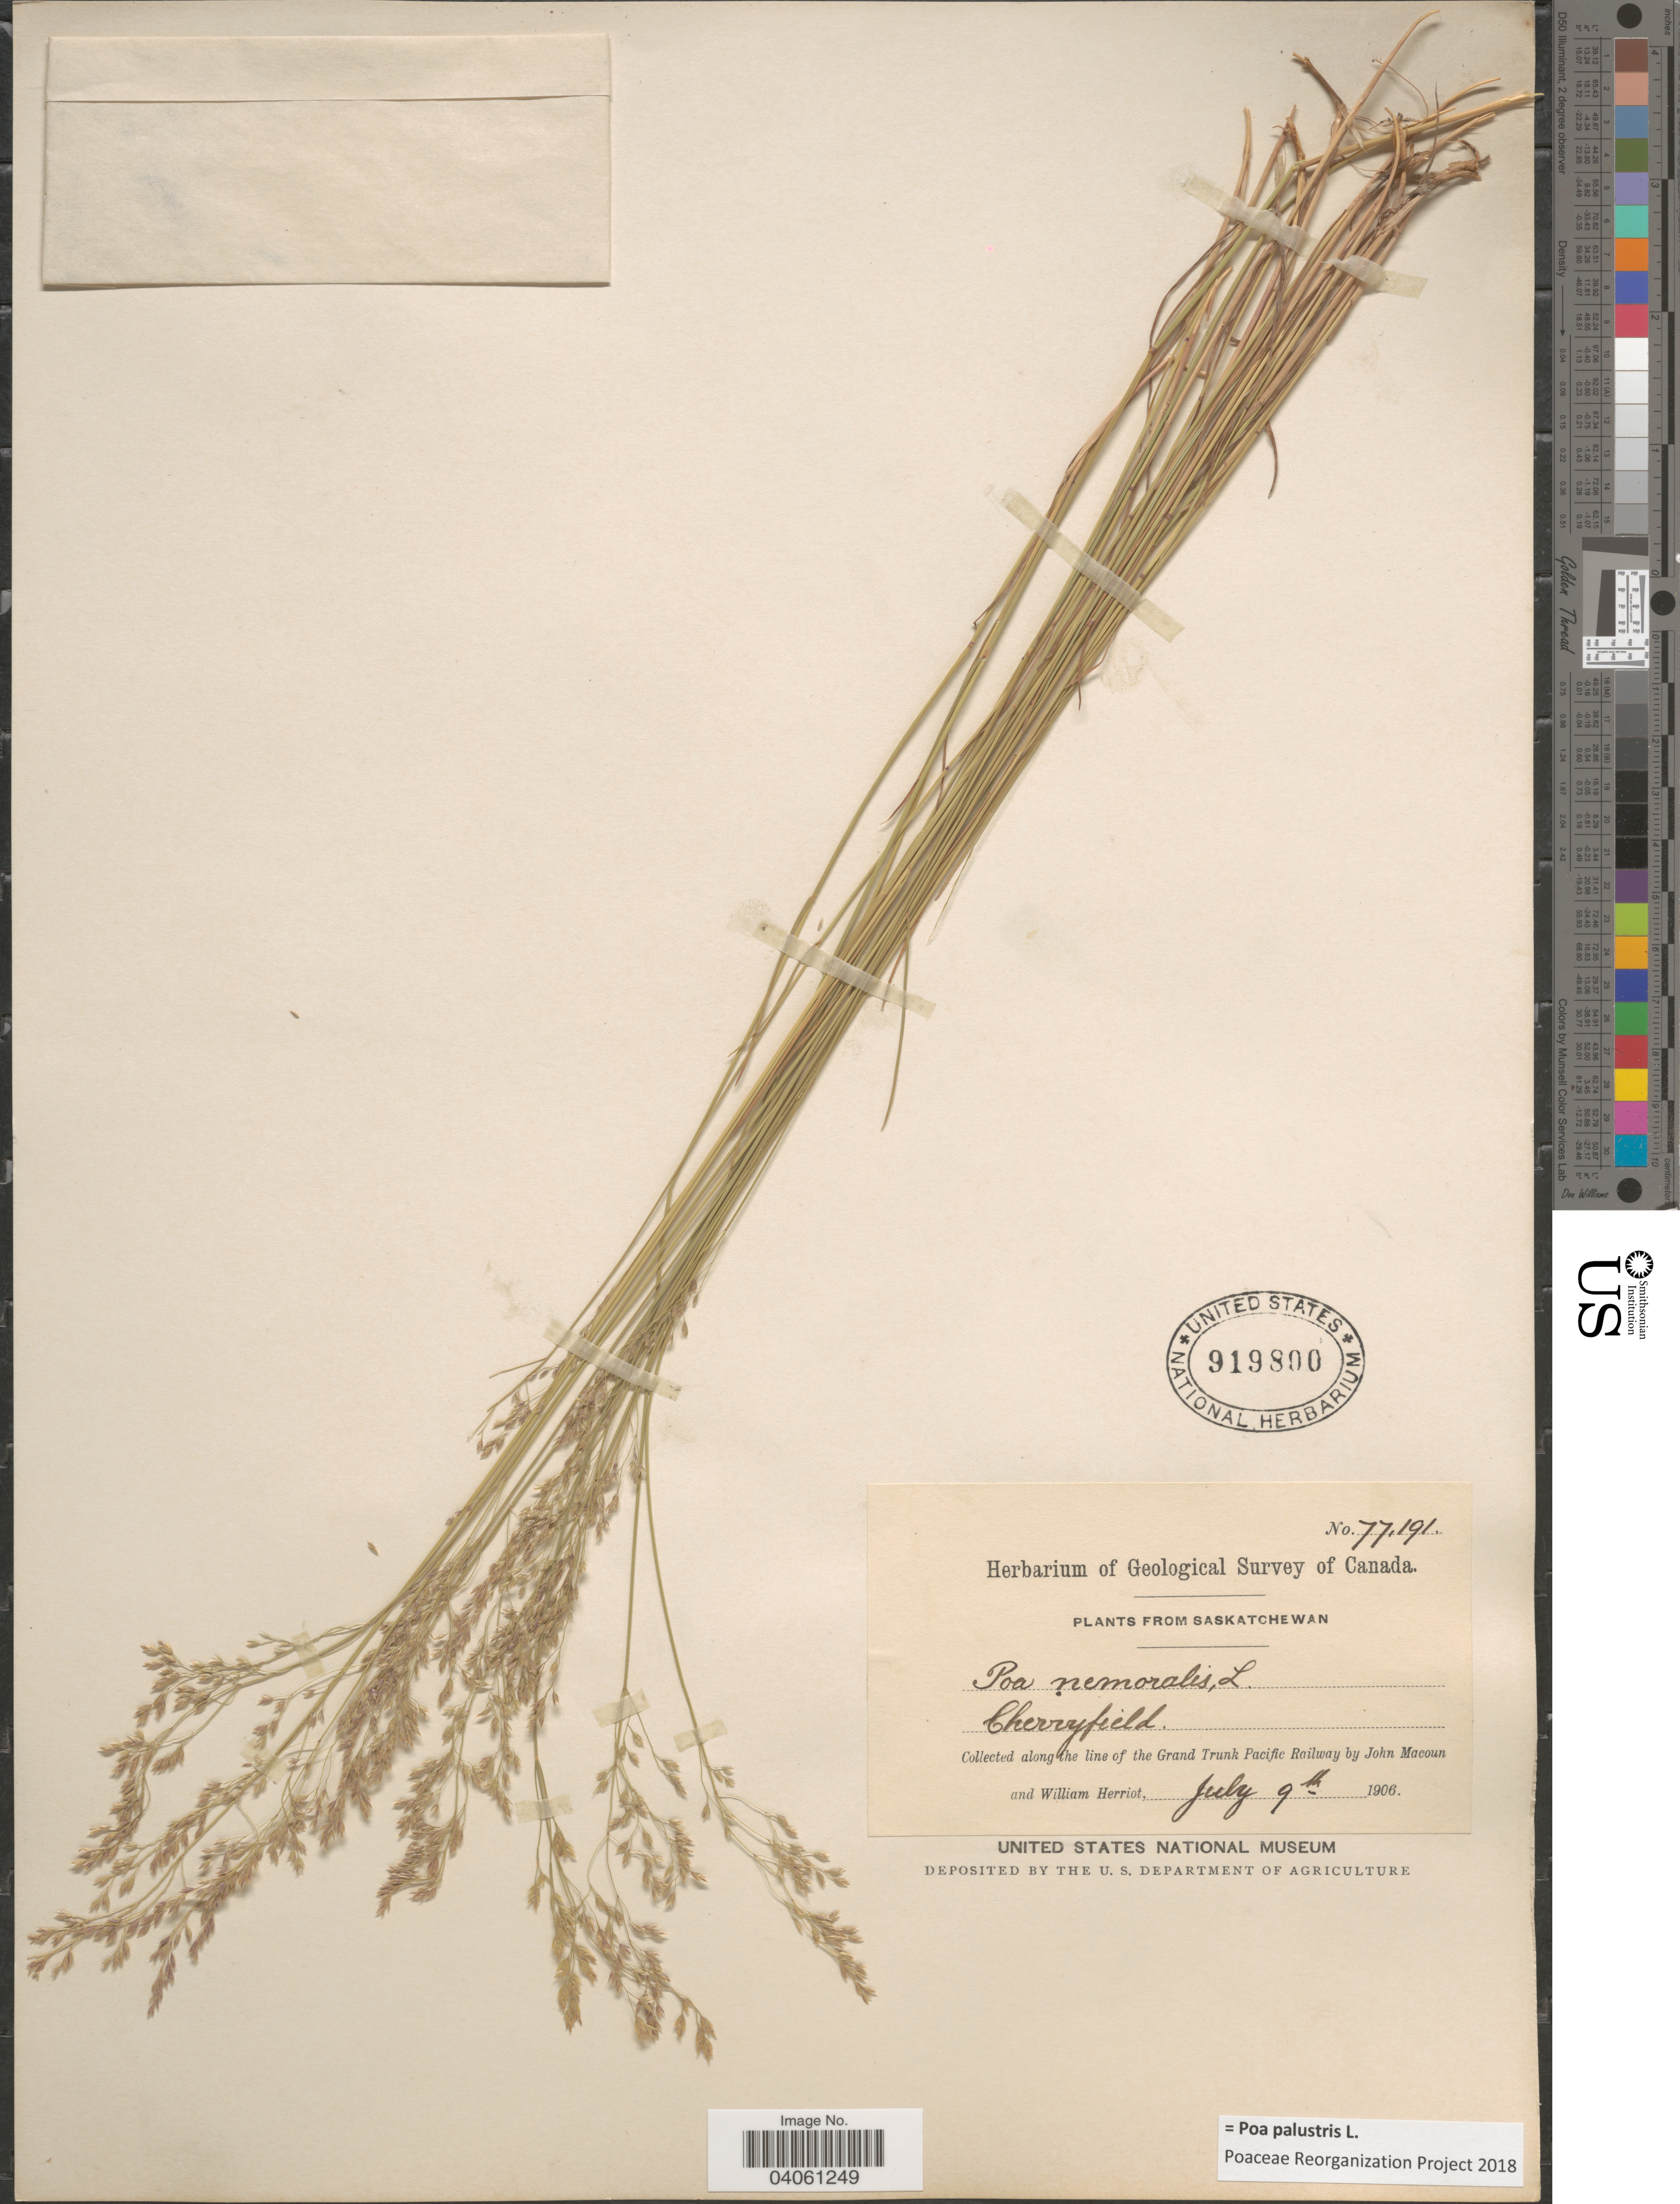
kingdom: Plantae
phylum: Tracheophyta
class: Liliopsida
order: Poales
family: Poaceae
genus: Poa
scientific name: Poa palustris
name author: L.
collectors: J. Macoun & W. Herriot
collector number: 77191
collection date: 1906-07-09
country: Canada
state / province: Saskatchewan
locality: Cherryfield. Along the line of the Grand Trunk Pacific Railway.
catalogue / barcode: US 919800